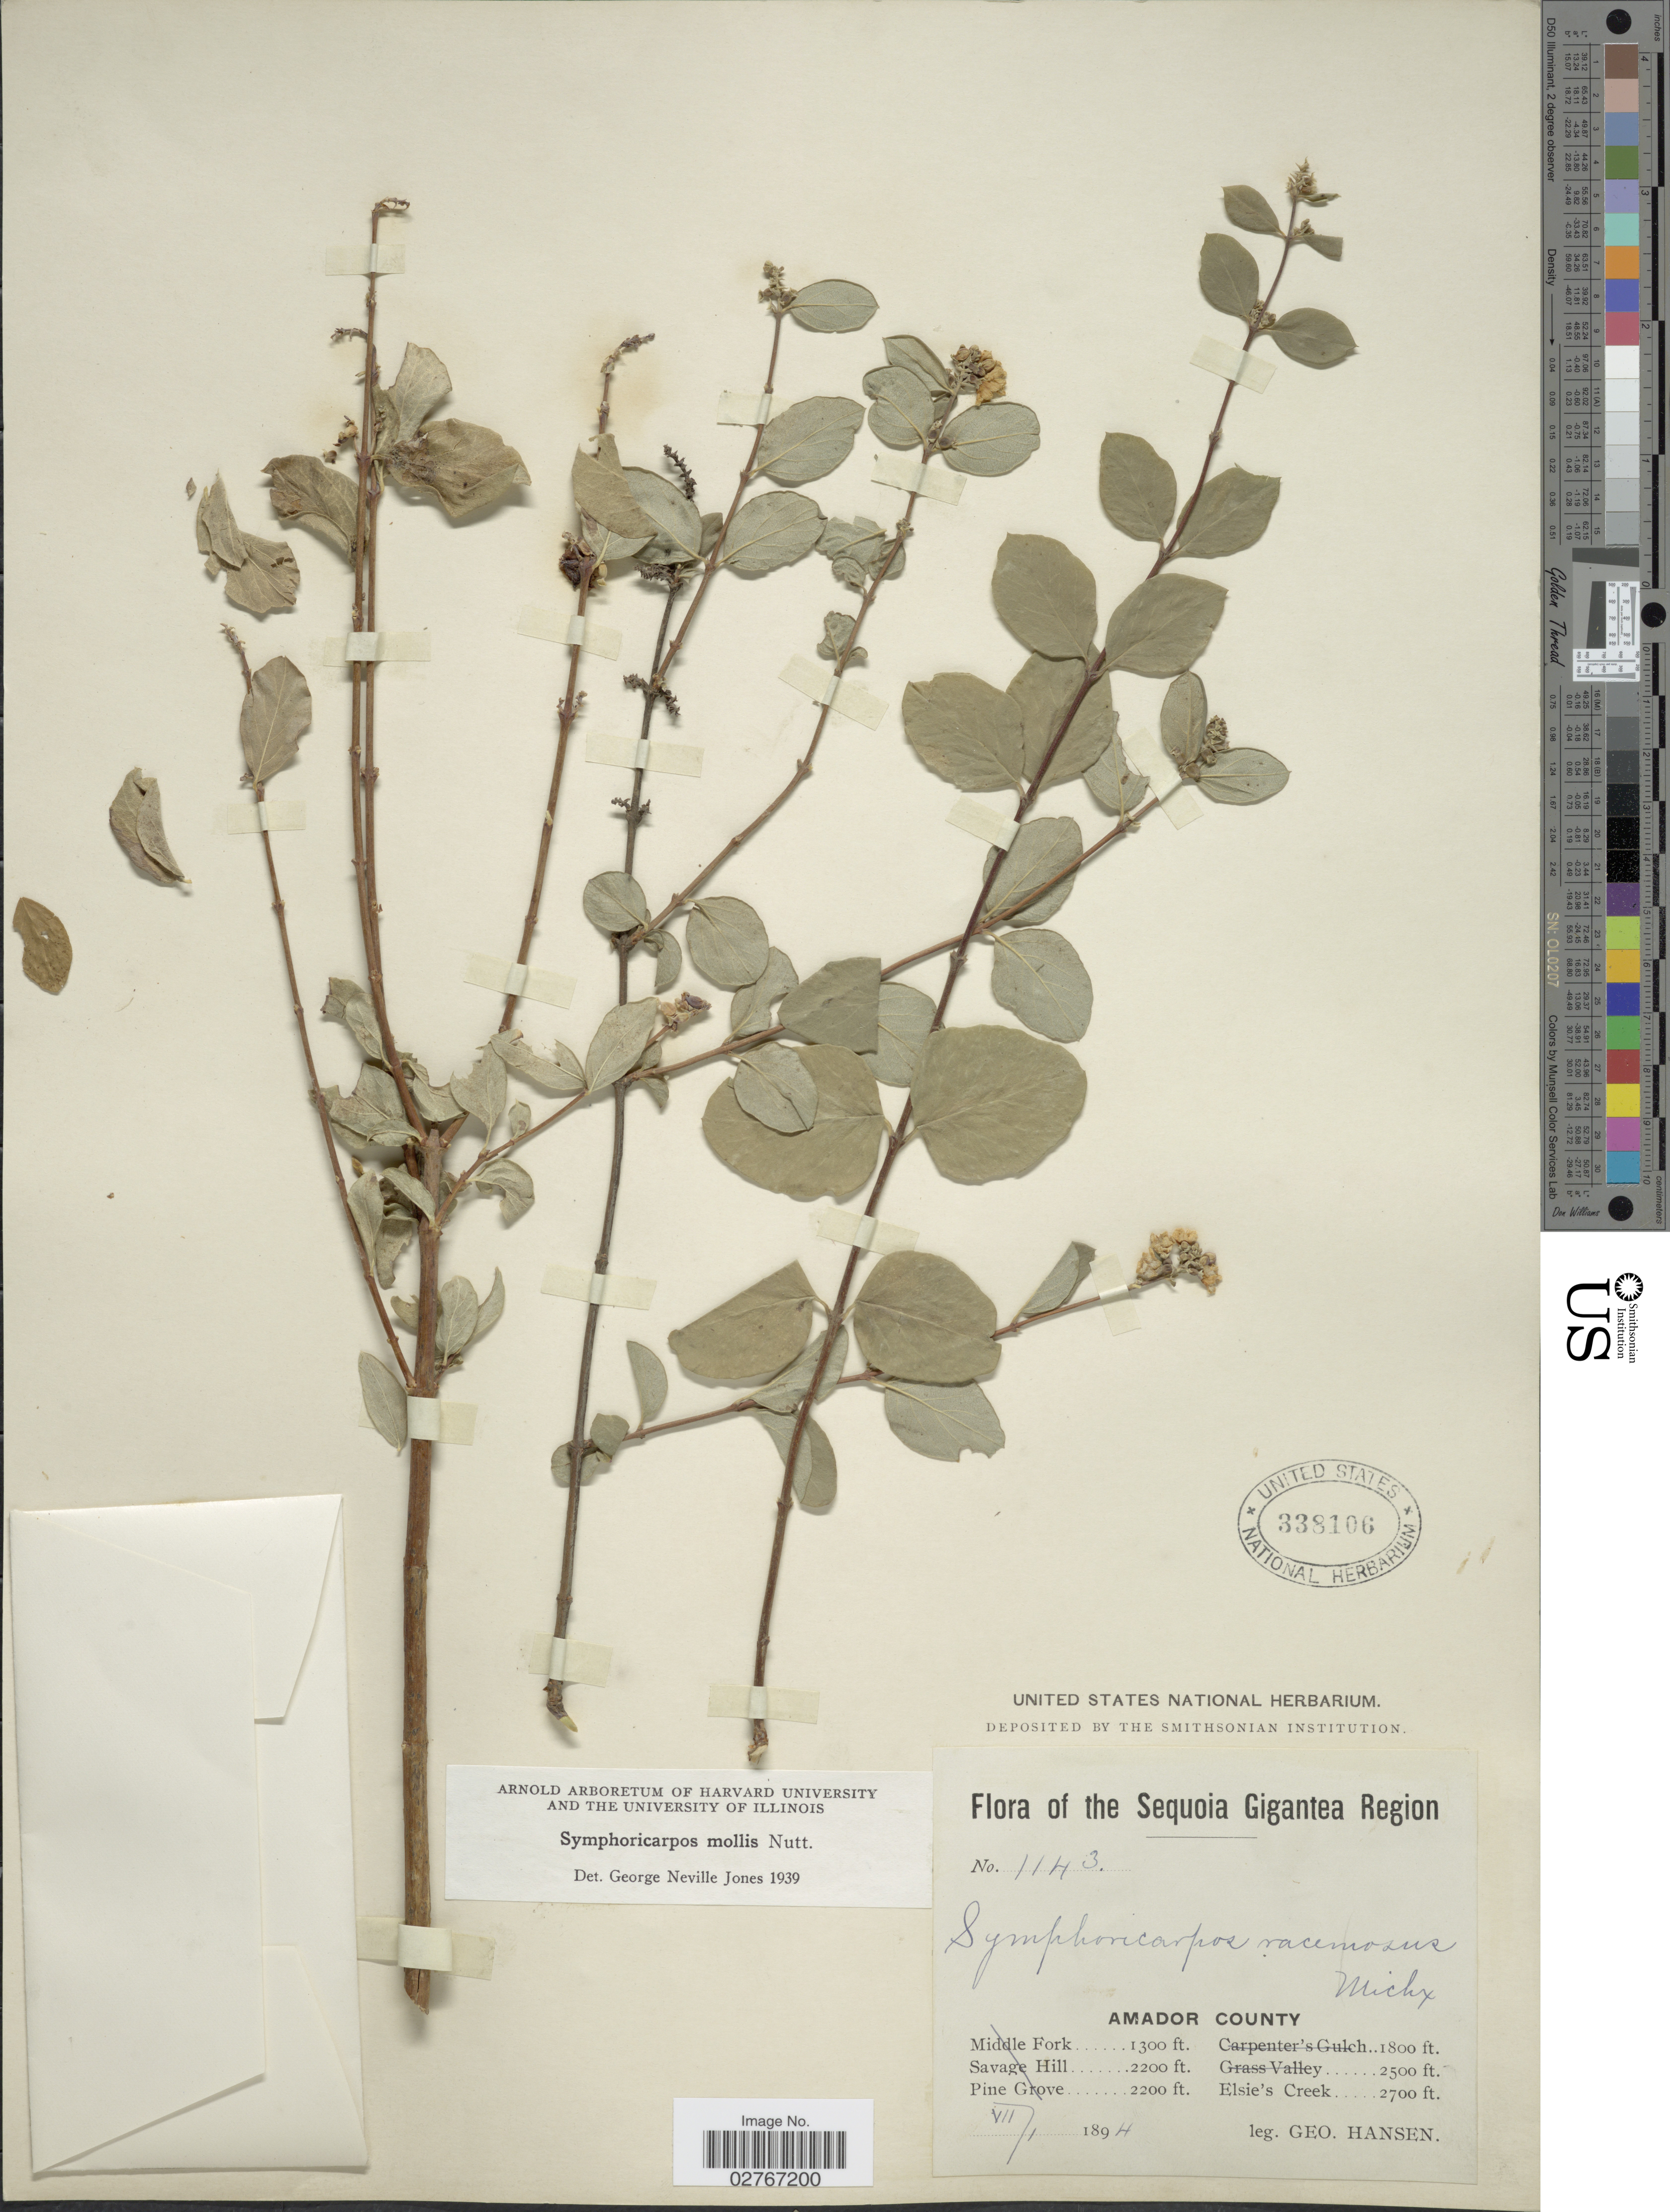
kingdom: Plantae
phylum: Tracheophyta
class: Magnoliopsida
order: Dipsacales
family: Caprifoliaceae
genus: Symphoricarpos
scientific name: Symphoricarpos mollis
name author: Nutt.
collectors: G. Hansen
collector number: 1143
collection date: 1894-07-01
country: United States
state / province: California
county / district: Amador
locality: Sequoia Gigantea Region, Amador County, Elsie's Creek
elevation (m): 823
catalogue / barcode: US 338106